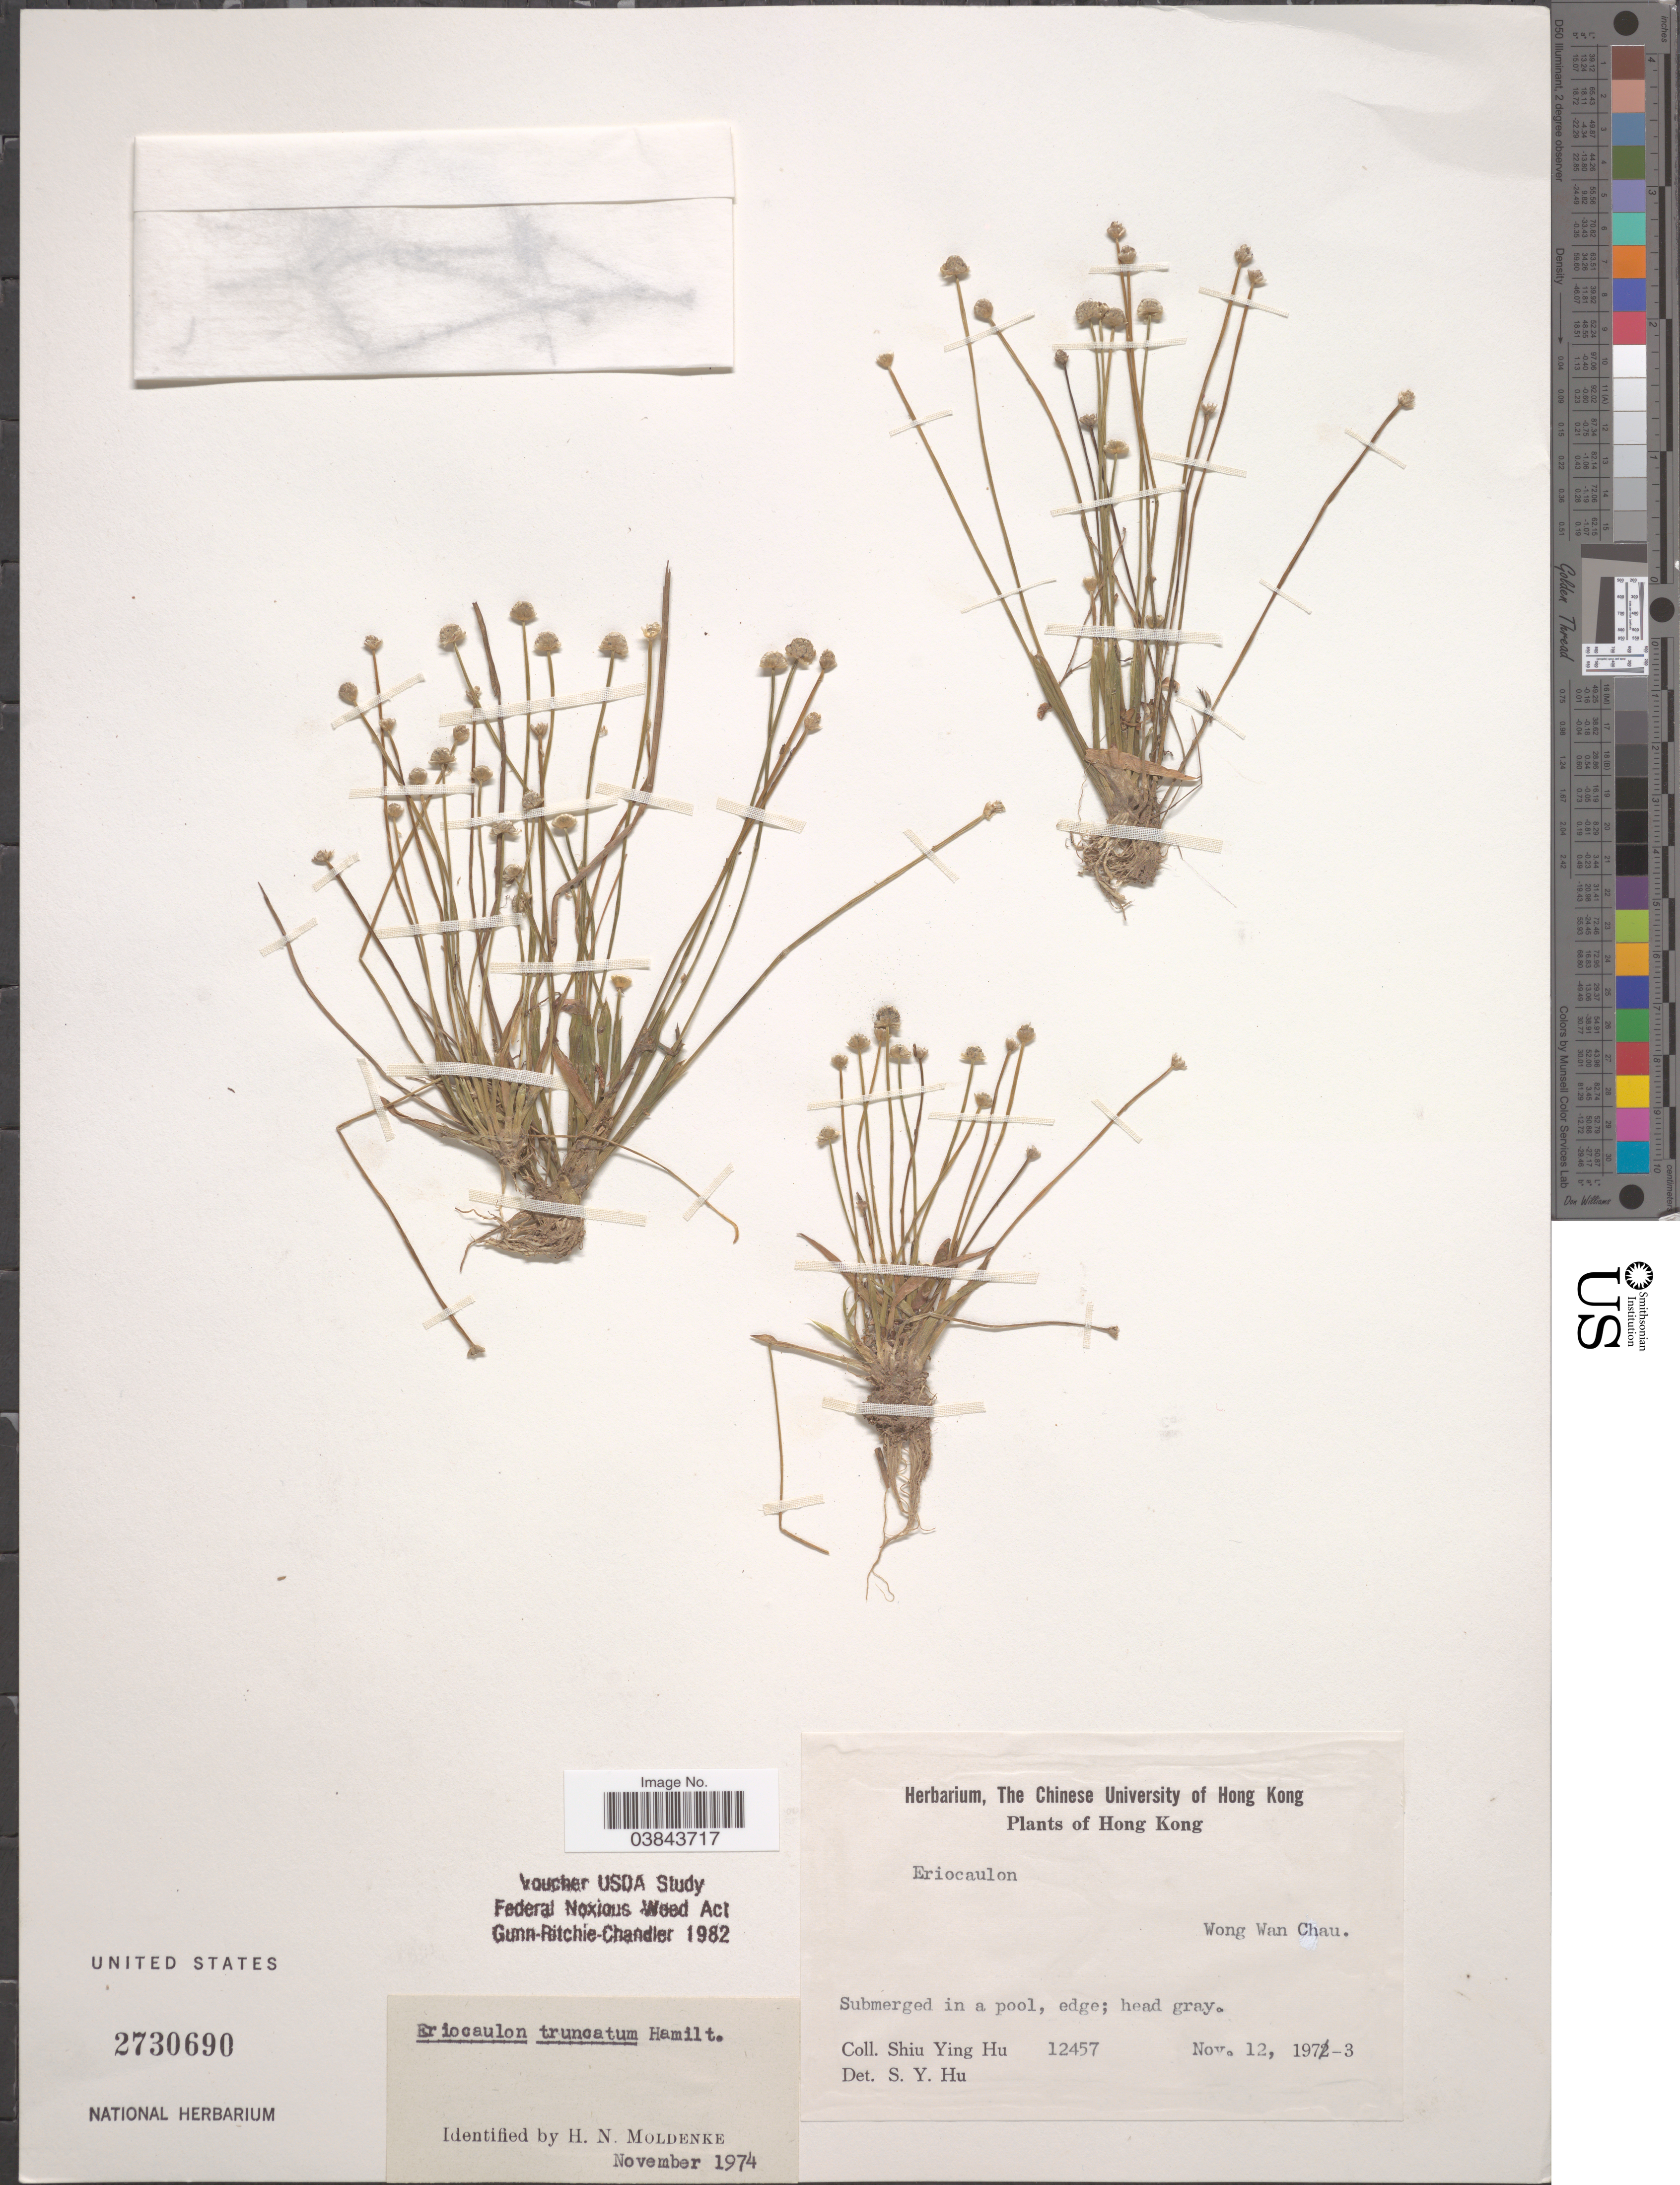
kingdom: Plantae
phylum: Tracheophyta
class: Liliopsida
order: Poales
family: Eriocaulaceae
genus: Eriocaulon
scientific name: Eriocaulon truncatum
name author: Buch.-Ham. ex Mart.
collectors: S. Y. Hu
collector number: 12457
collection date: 1973-11-12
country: China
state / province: Hong Kong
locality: Wong Wan Chau.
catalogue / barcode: US 2730690